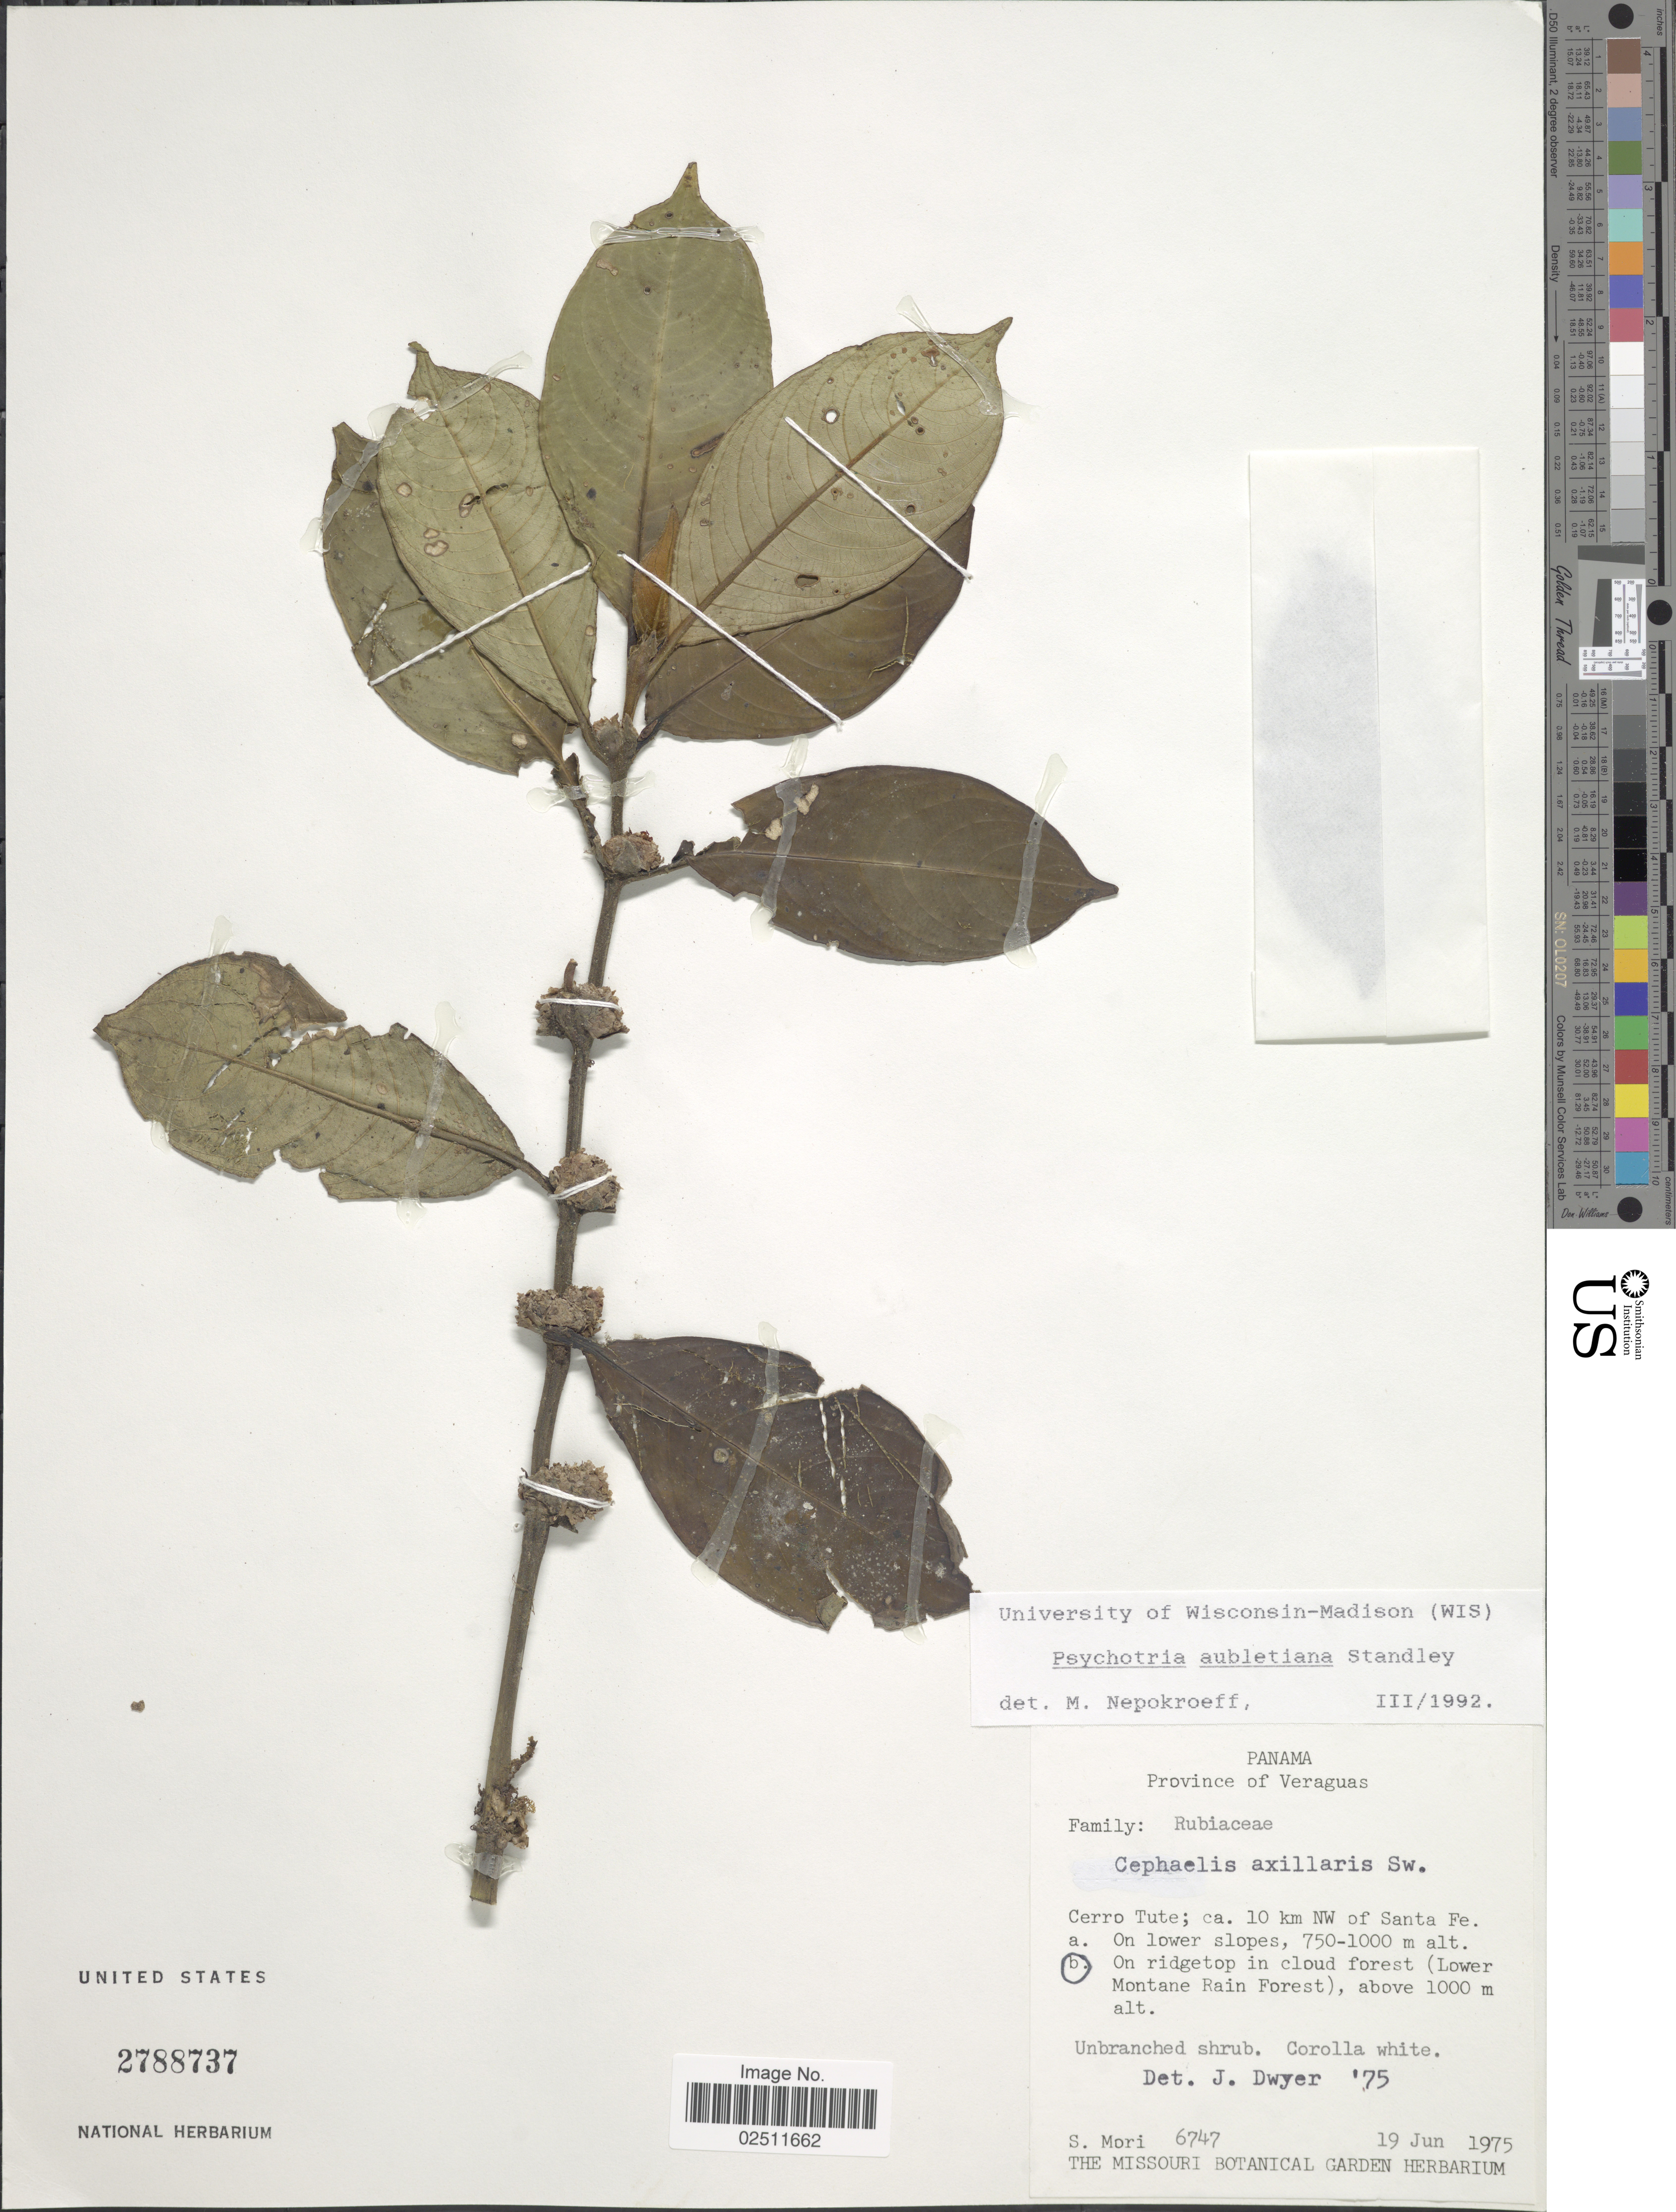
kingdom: Plantae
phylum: Tracheophyta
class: Magnoliopsida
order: Gentianales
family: Rubiaceae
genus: Psychotria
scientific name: Psychotria aubletiana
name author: Steyerm.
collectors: S. Mori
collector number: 6747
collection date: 1975-06-19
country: Panama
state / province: Veraguas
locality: Cerro Tute; ca. 10 km NW of Santa Fe. On ridgetop in cloud forest (Lower Montane Rain Forest).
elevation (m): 1000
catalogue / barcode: US 2788737